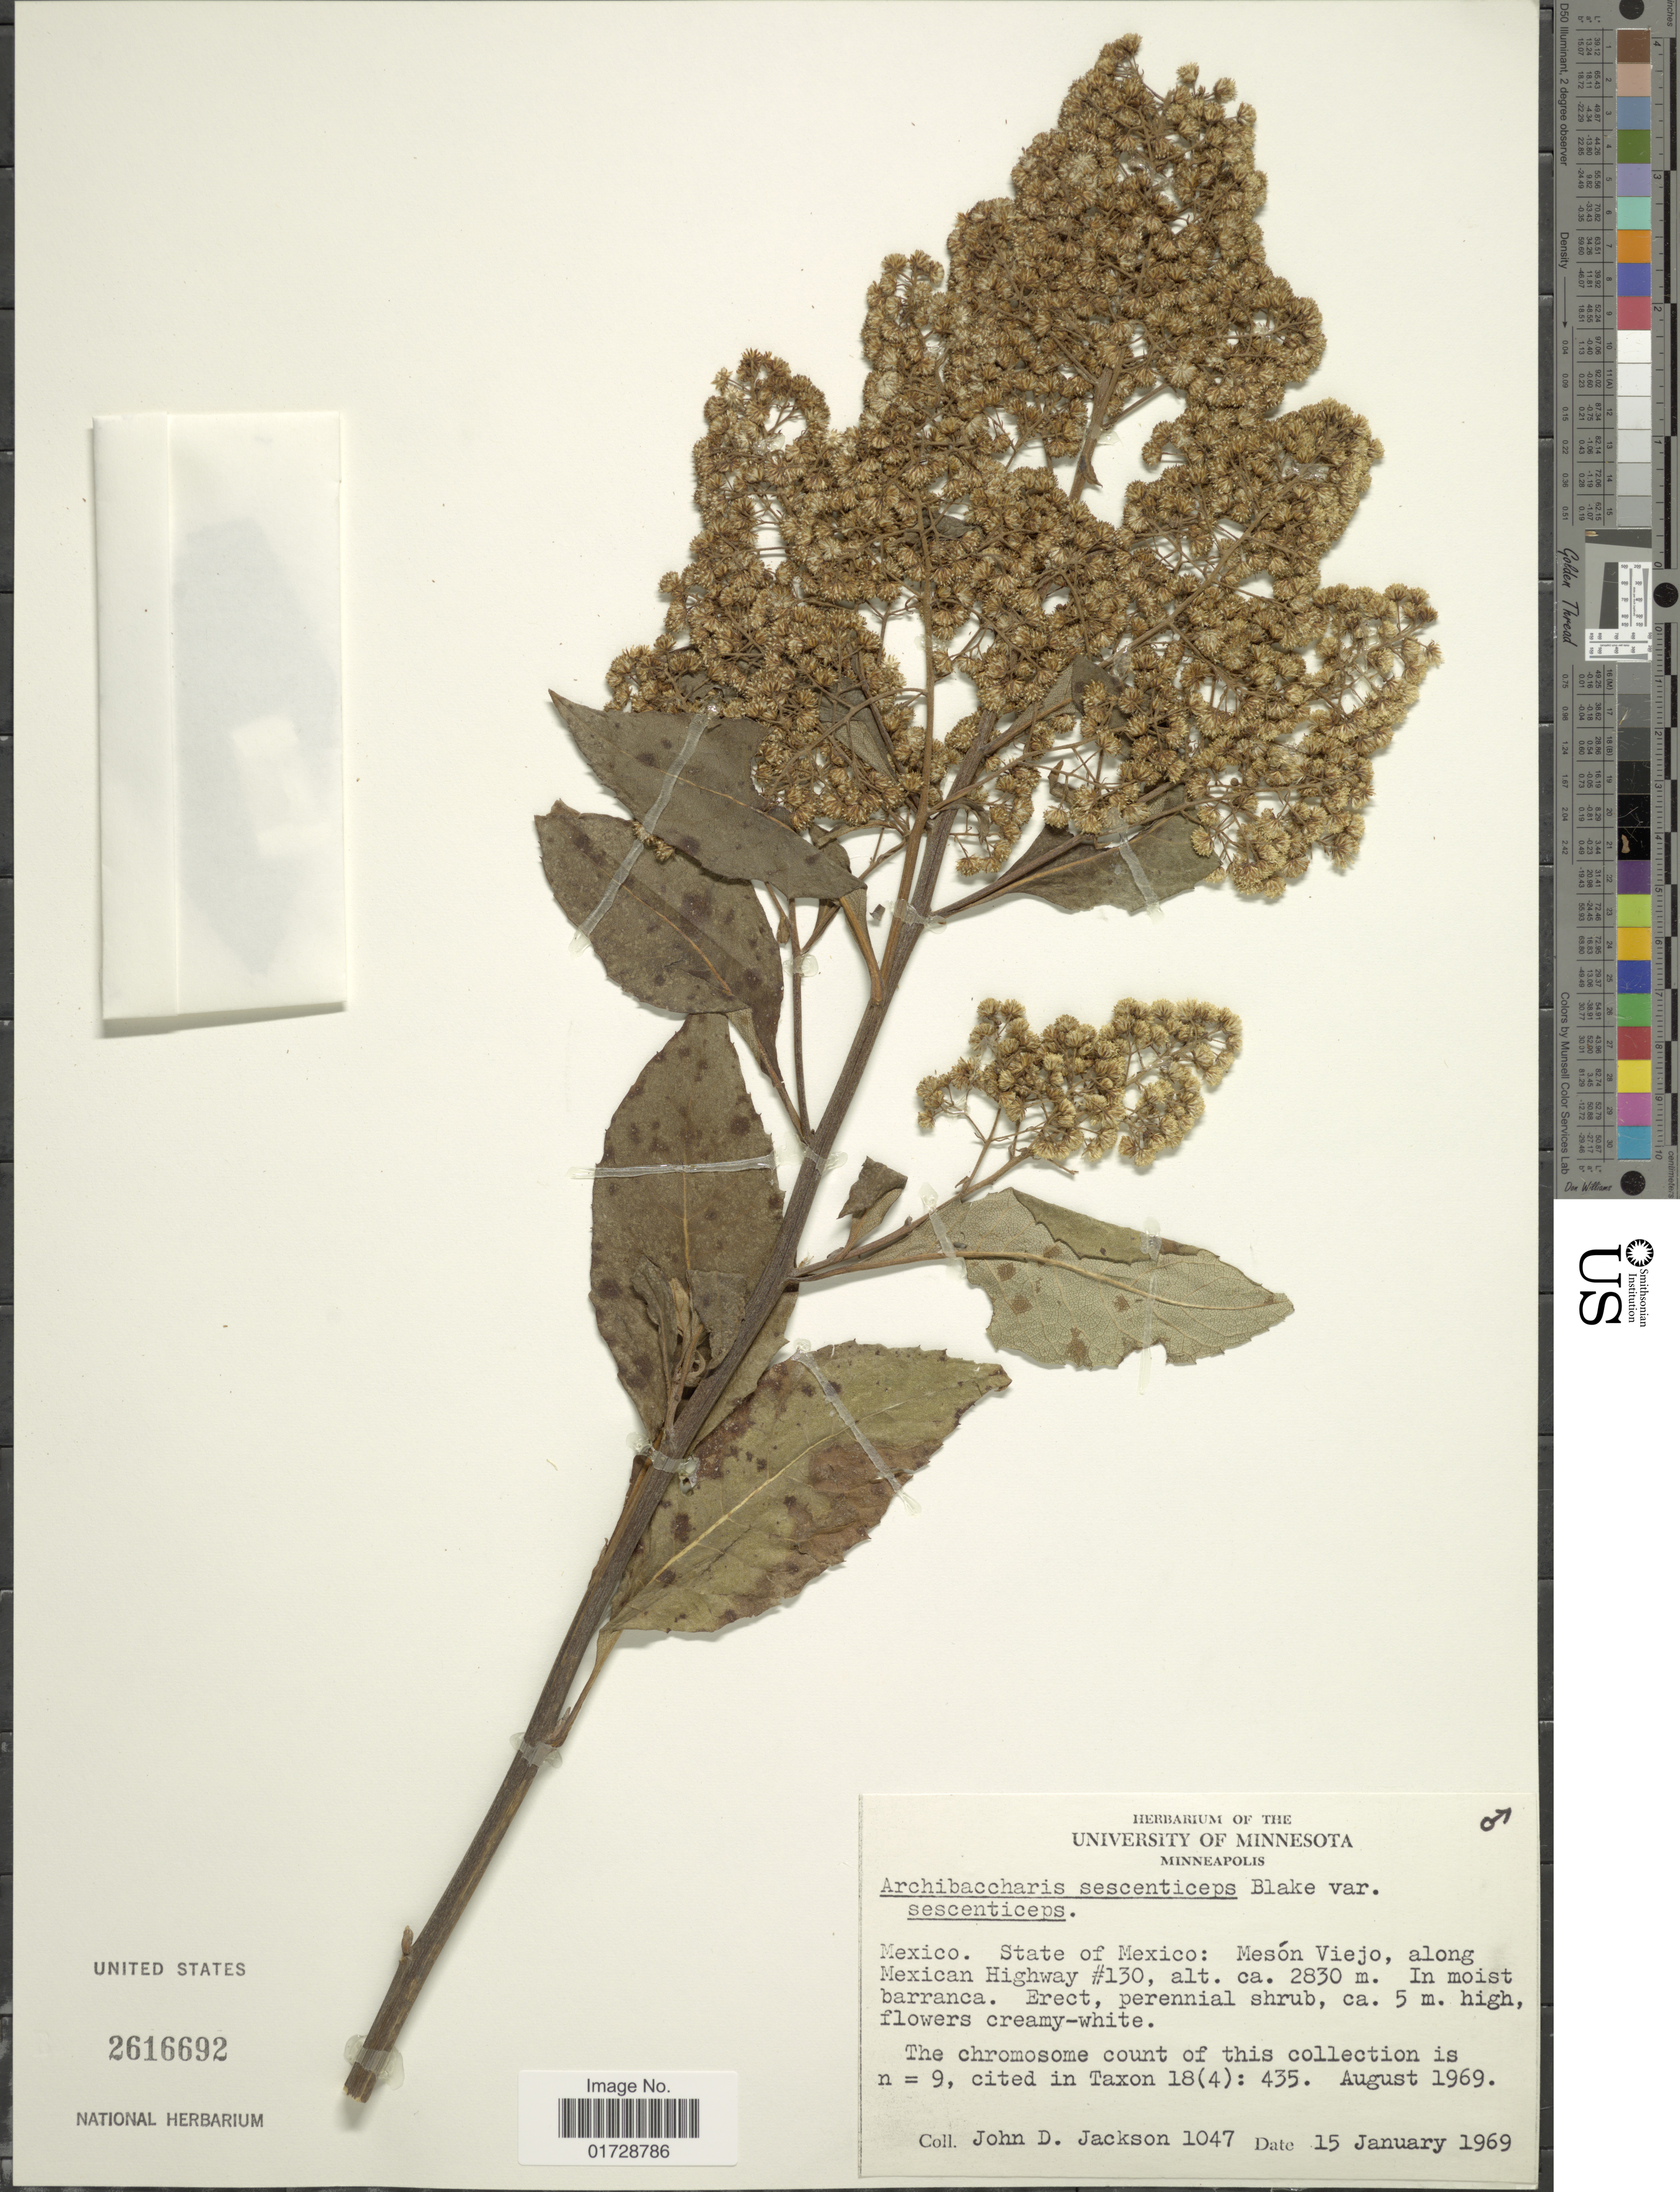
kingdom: Plantae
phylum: Tracheophyta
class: Magnoliopsida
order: Asterales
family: Asteraceae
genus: Archibaccharis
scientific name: Archibaccharis sescenticeps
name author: (S.F. Blake) S.F. Blake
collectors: J. Jackson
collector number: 1047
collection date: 1969-01-15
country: Mexico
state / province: México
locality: Meson Viejo, along Mexican Highway #130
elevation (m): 2830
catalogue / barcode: US 2616692